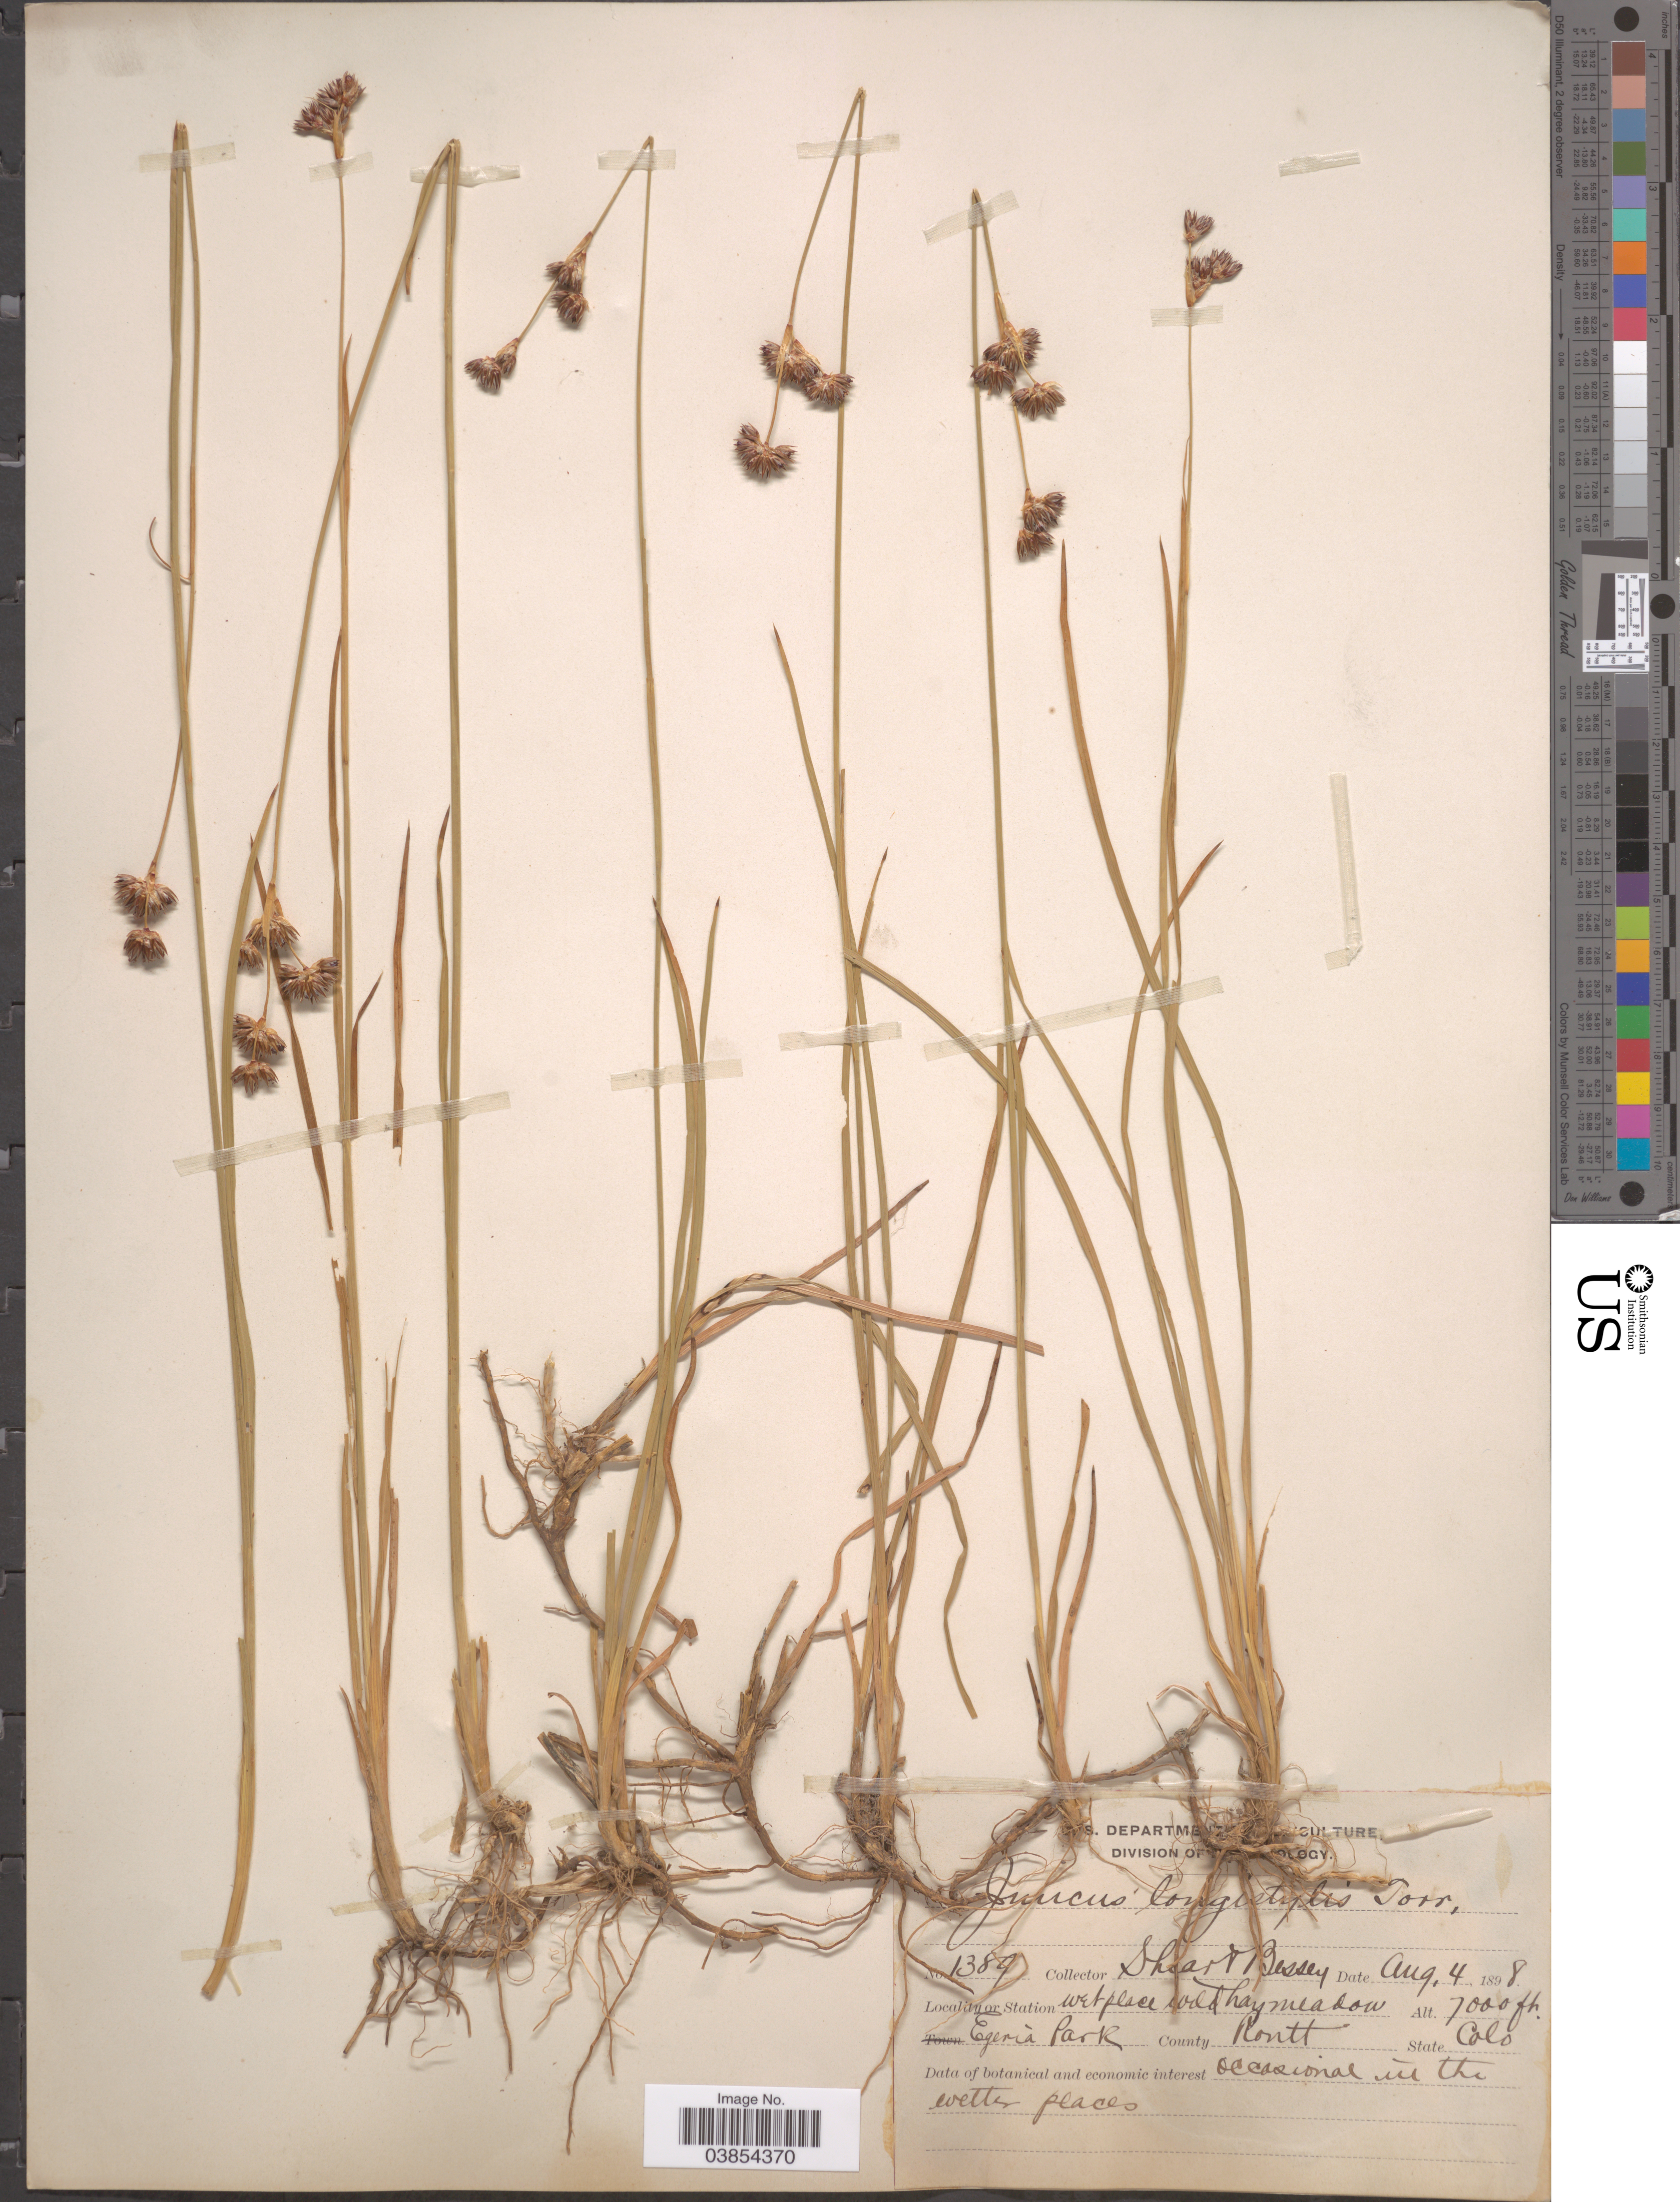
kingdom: Plantae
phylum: Tracheophyta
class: Liliopsida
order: Poales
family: Juncaceae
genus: Juncus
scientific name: Juncus longistylis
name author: Torr.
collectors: -- Shear & -. Bessey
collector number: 1389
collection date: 1898-08-04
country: United States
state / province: Colorado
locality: Egeria Park. County Routt.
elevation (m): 2134